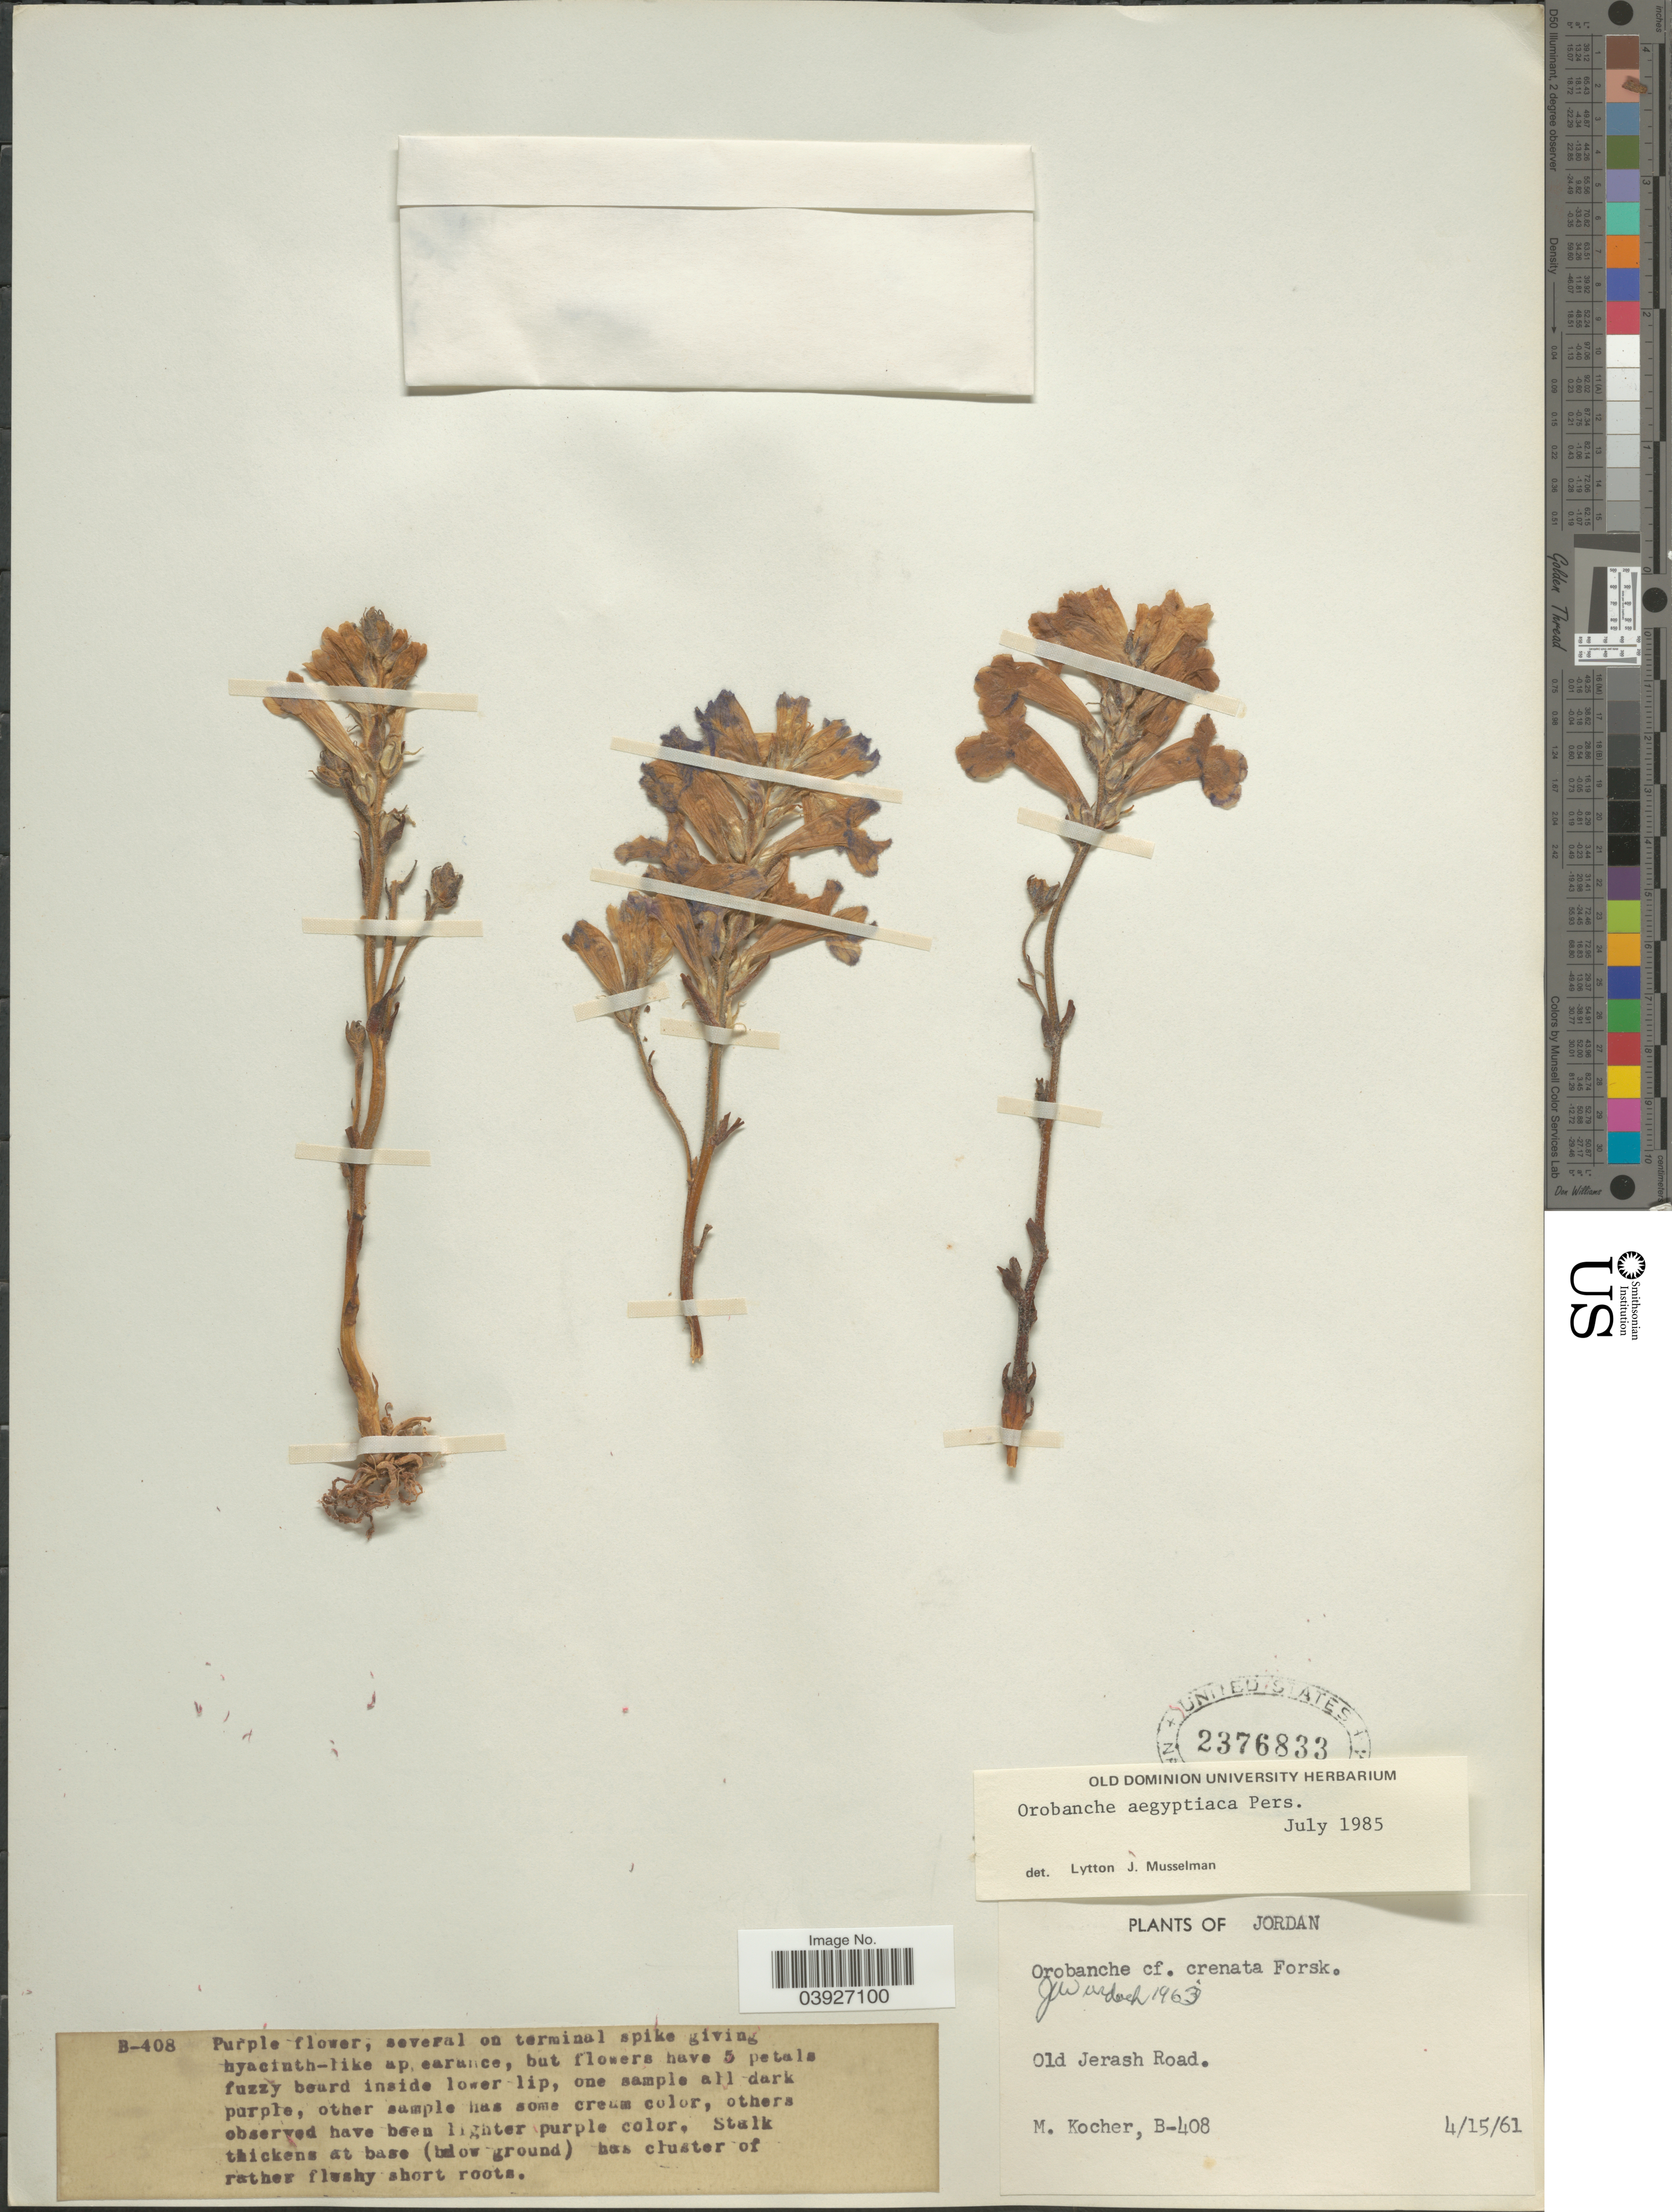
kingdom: Plantae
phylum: Tracheophyta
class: Magnoliopsida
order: Lamiales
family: Orobanchaceae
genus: Orobanche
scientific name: Orobanche aegyptiaca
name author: Pers.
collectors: M. Kocher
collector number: B-408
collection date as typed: Transcribed d/m/y: 15/4/61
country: Jordan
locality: Old Jerash Road.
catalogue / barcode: US 2376833